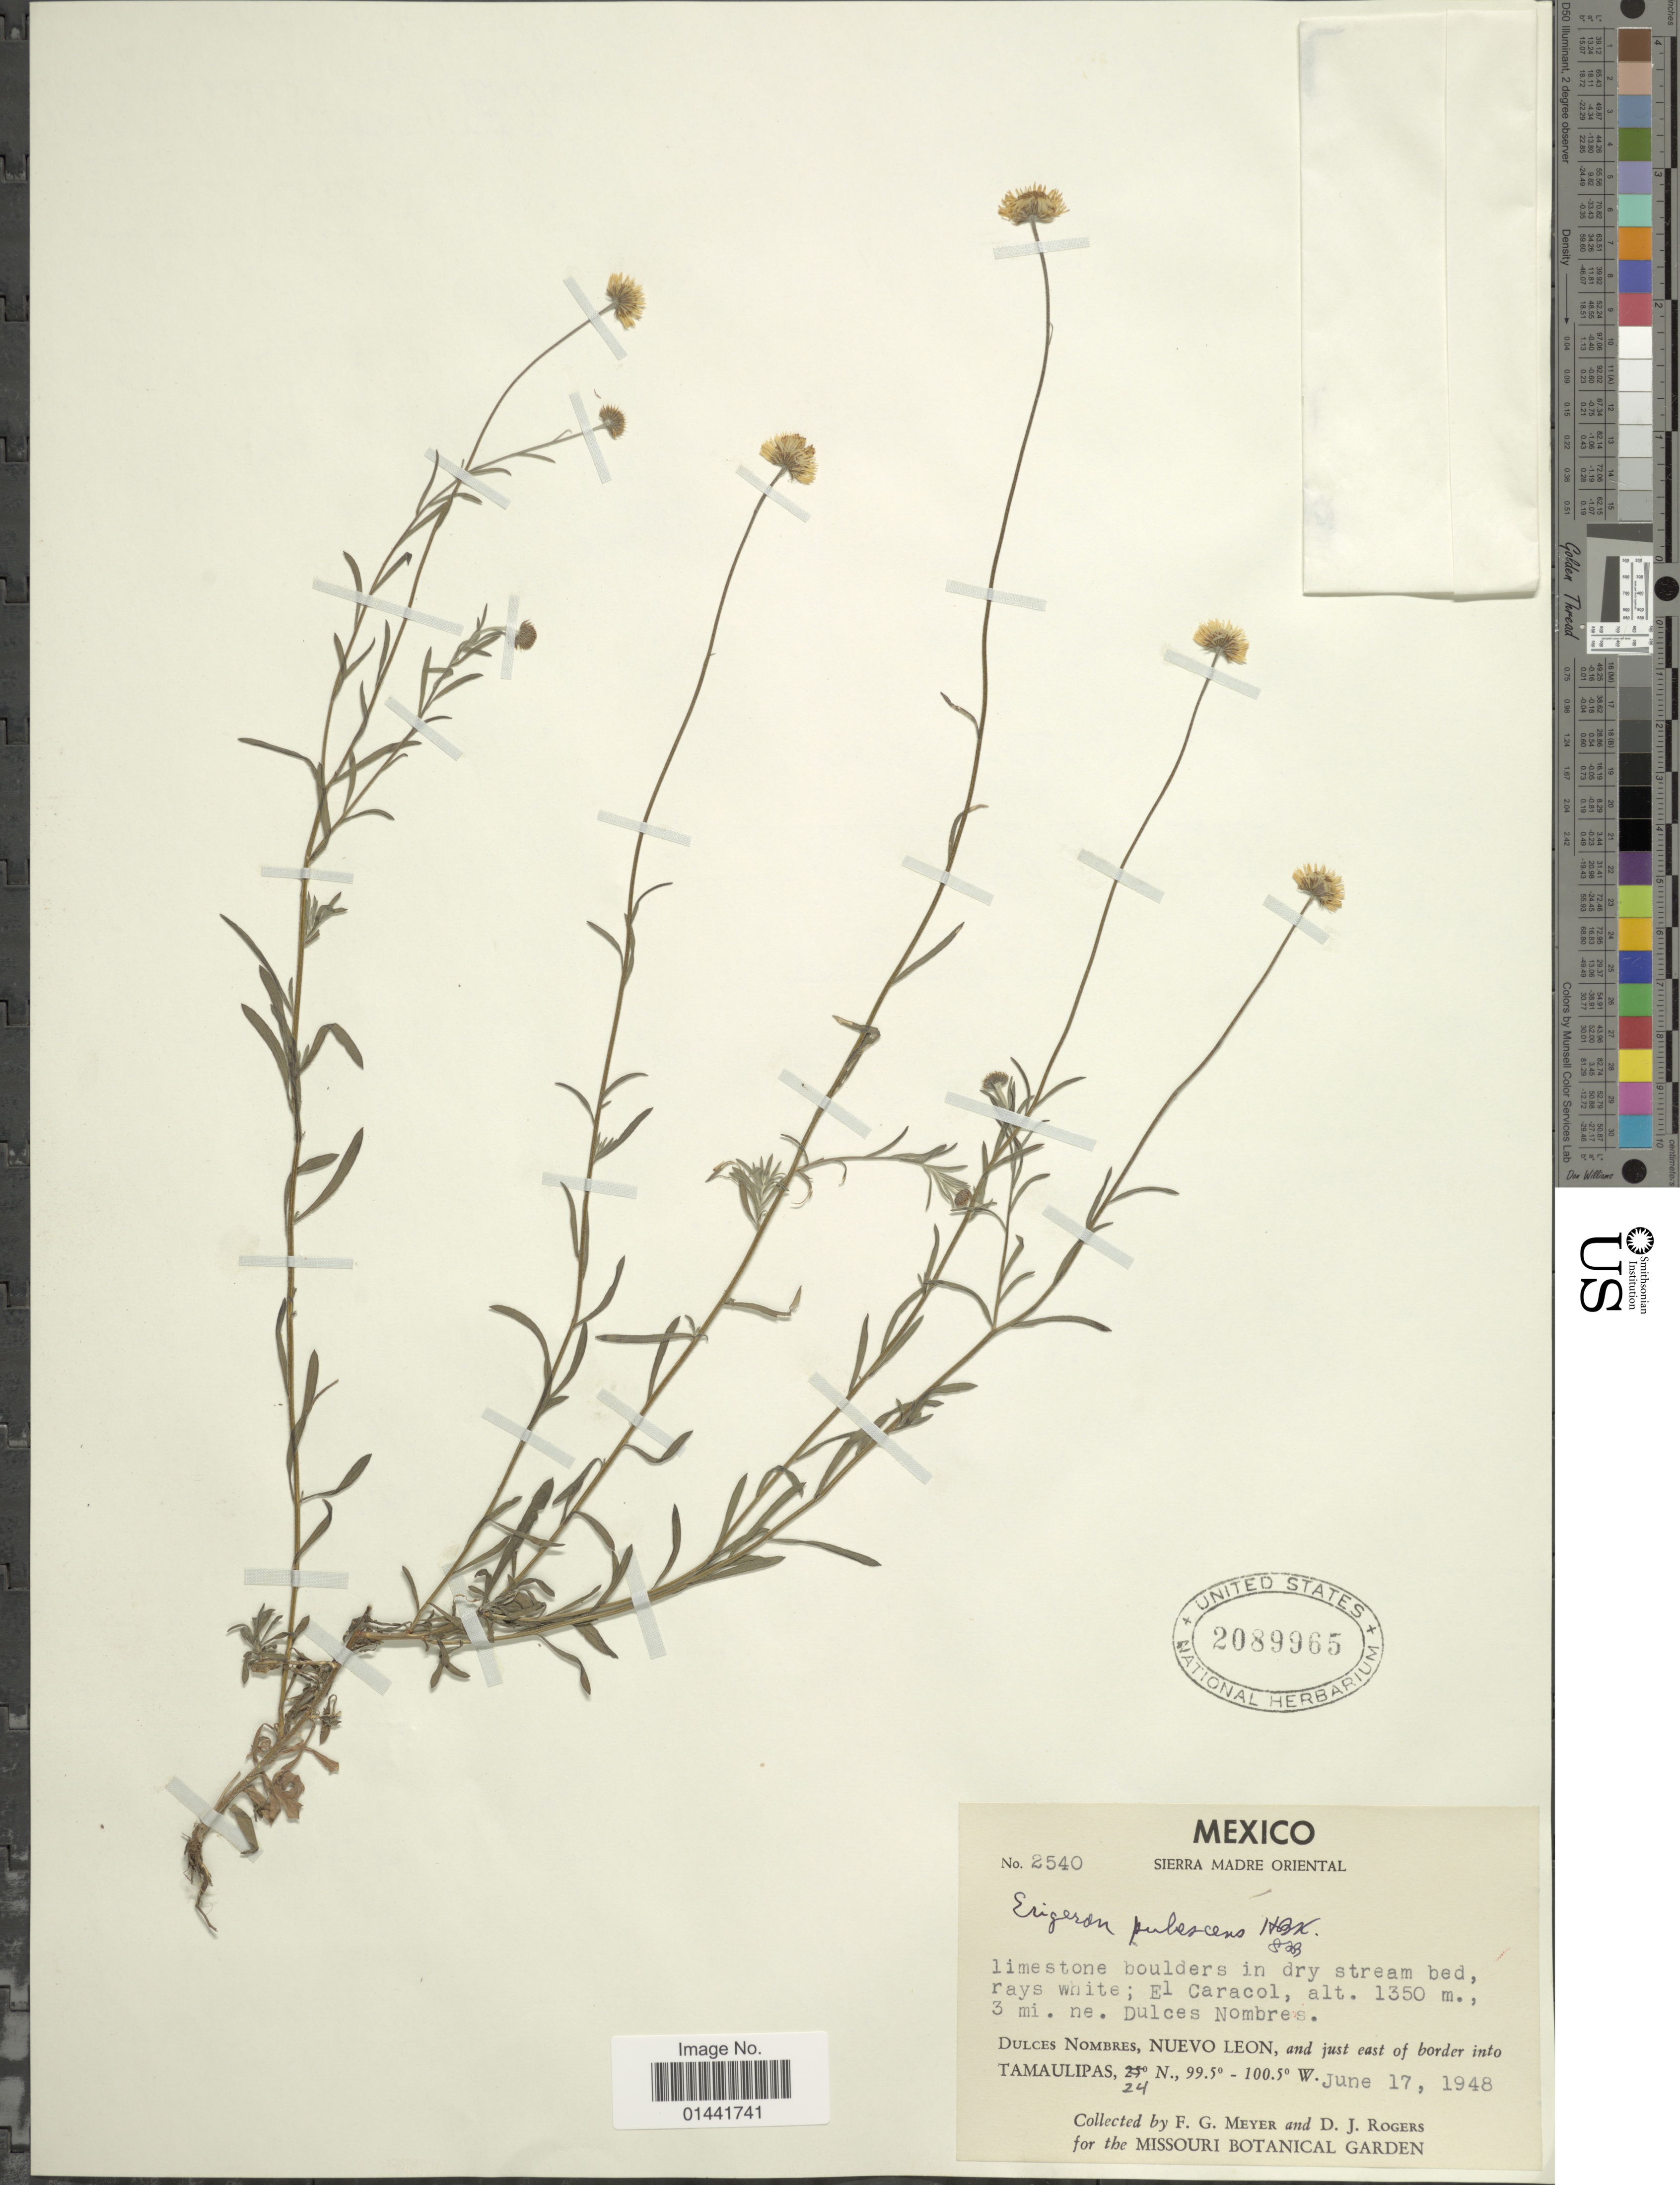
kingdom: Plantae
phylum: Tracheophyta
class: Magnoliopsida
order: Asterales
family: Asteraceae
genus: Erigeron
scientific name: Erigeron pubescens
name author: Kunth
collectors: F. G. Meyer & D. J. Rogers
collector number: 2540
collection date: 1948-06-17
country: Mexico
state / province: Nuevo León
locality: Sierra Madre Oriental, limestone boulders in dry stream bed, El Caracol, 3 mi. ne. Dulces Nombres, and just east of border into Tamaulipas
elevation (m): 1350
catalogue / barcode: US 2089965